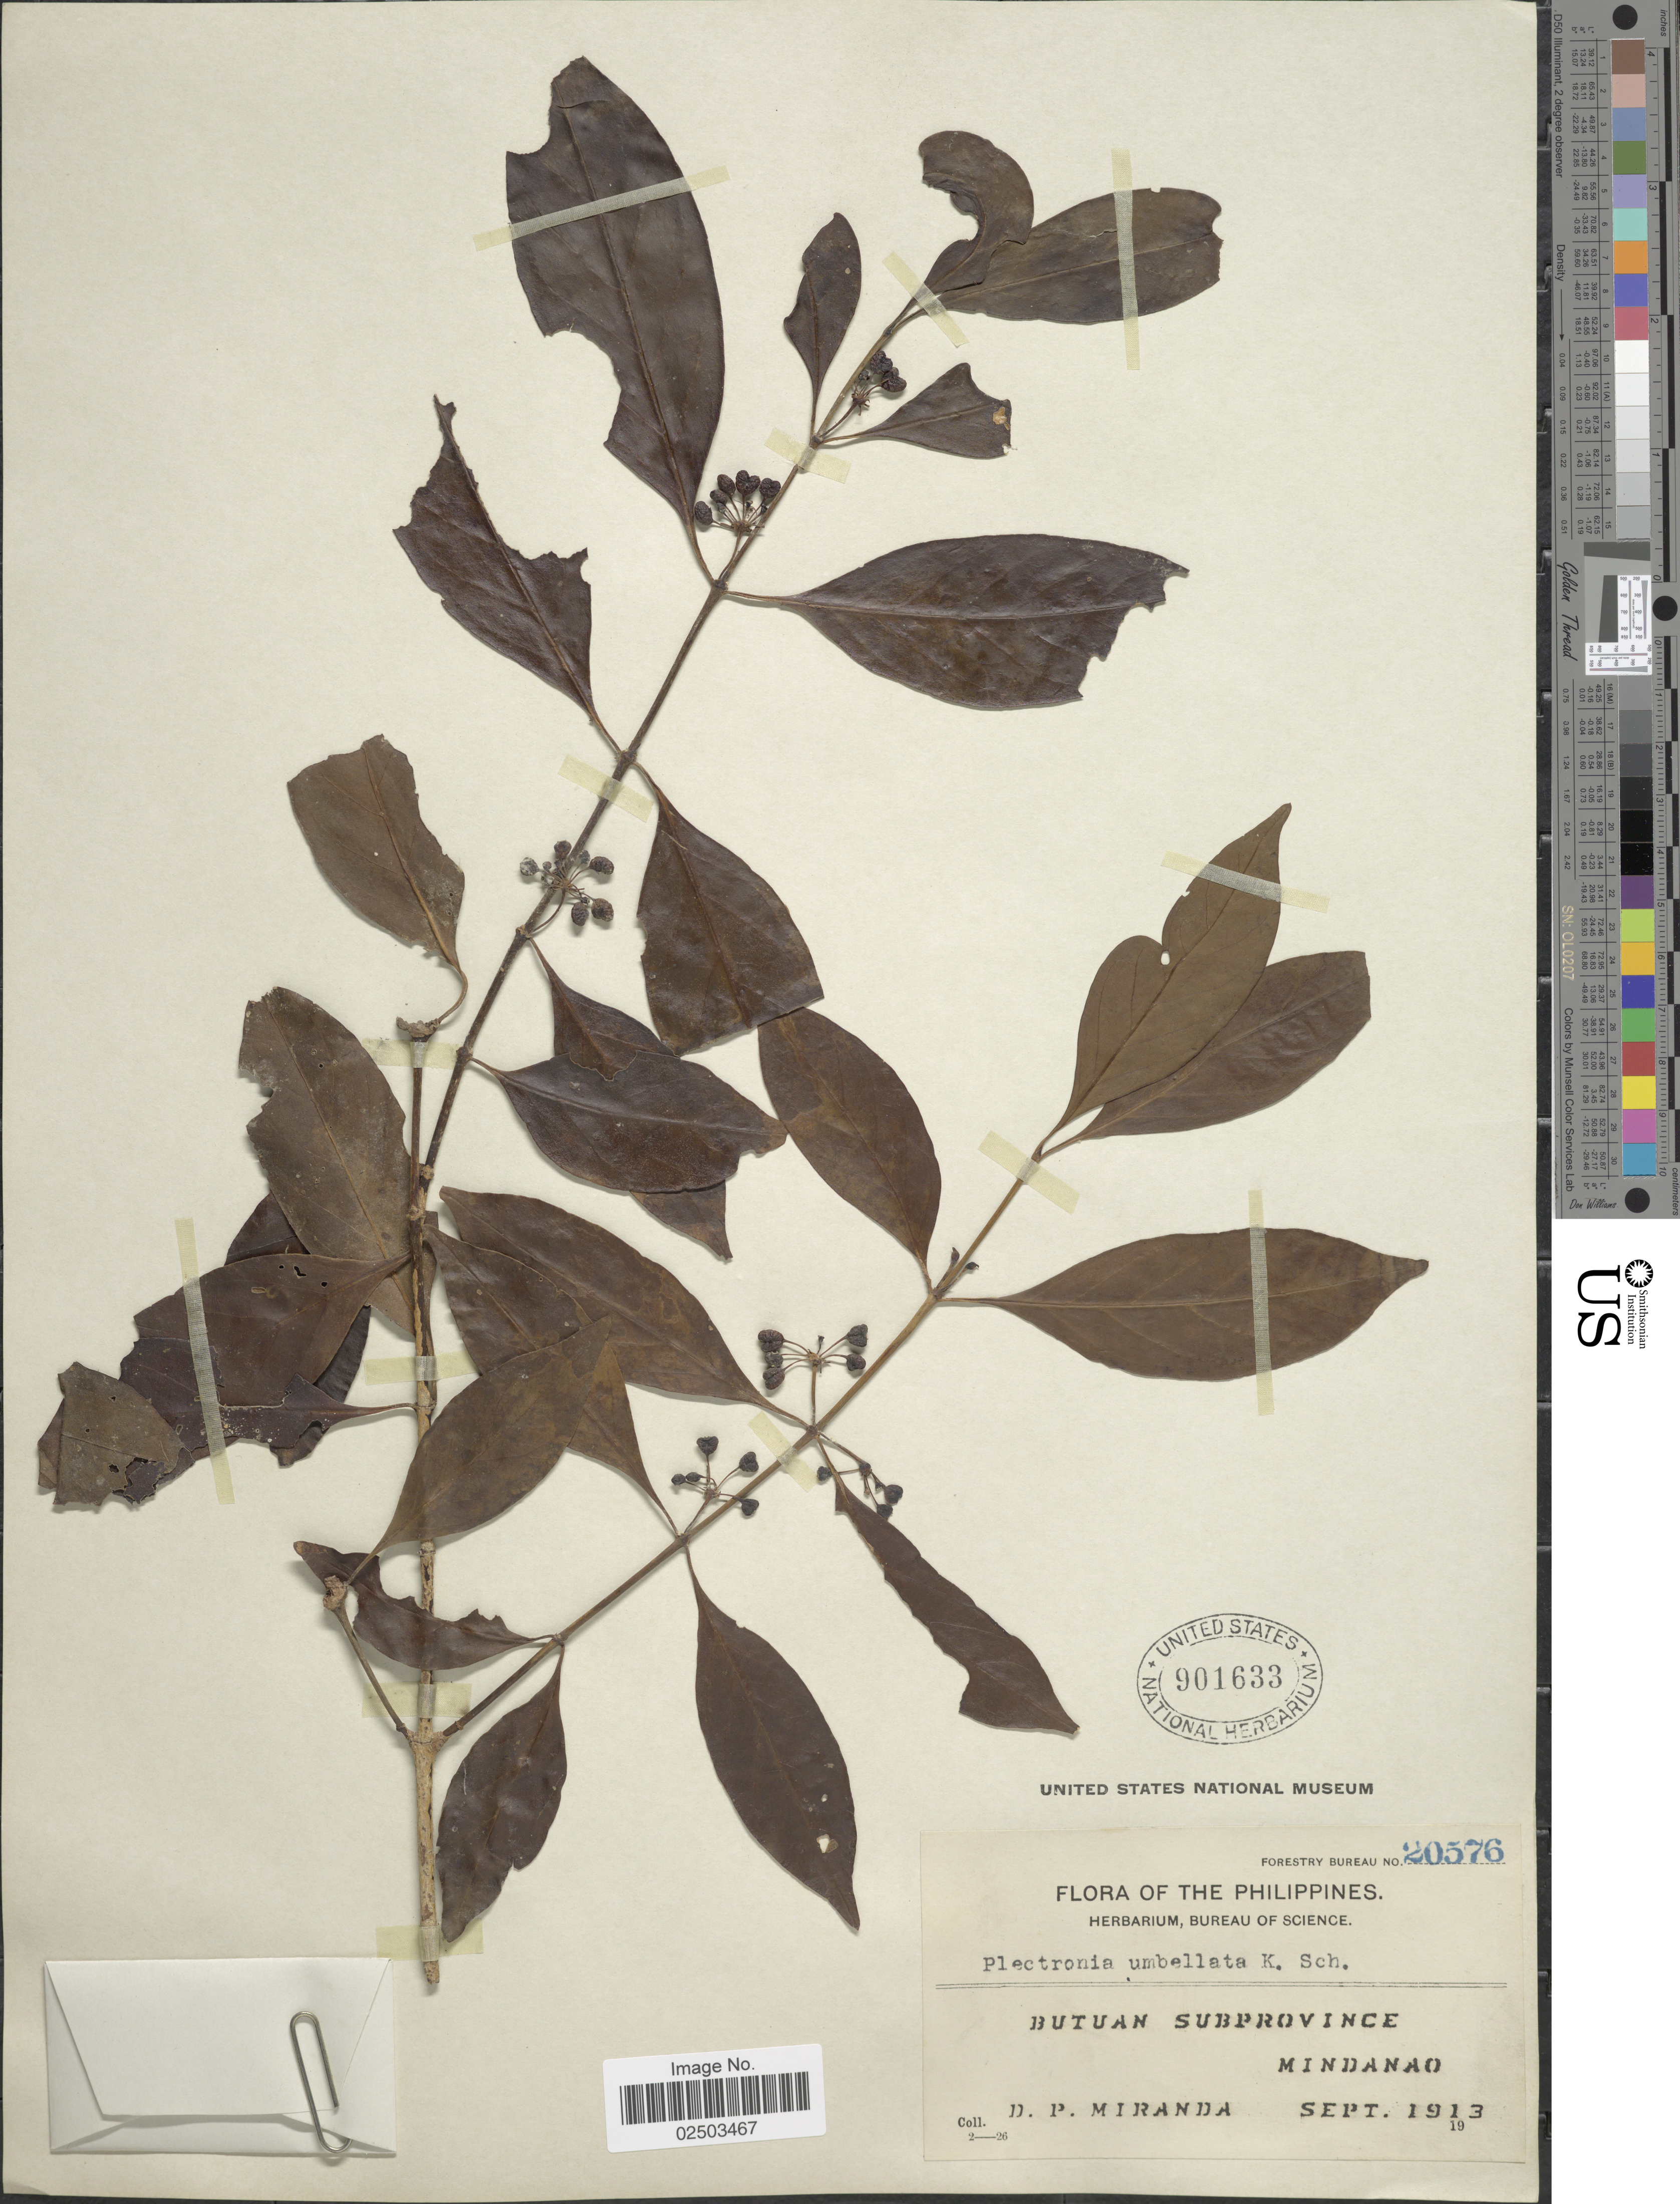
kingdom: Plantae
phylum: Tracheophyta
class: Magnoliopsida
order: Gentianales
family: Rubiaceae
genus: Canthium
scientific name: Canthium gynochthodes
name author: Baill.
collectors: D. P. Miranda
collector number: Forestry Bureau 20576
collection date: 1913-09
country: Philippines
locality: Butuan Subprovince, Mindanao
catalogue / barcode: US 901633